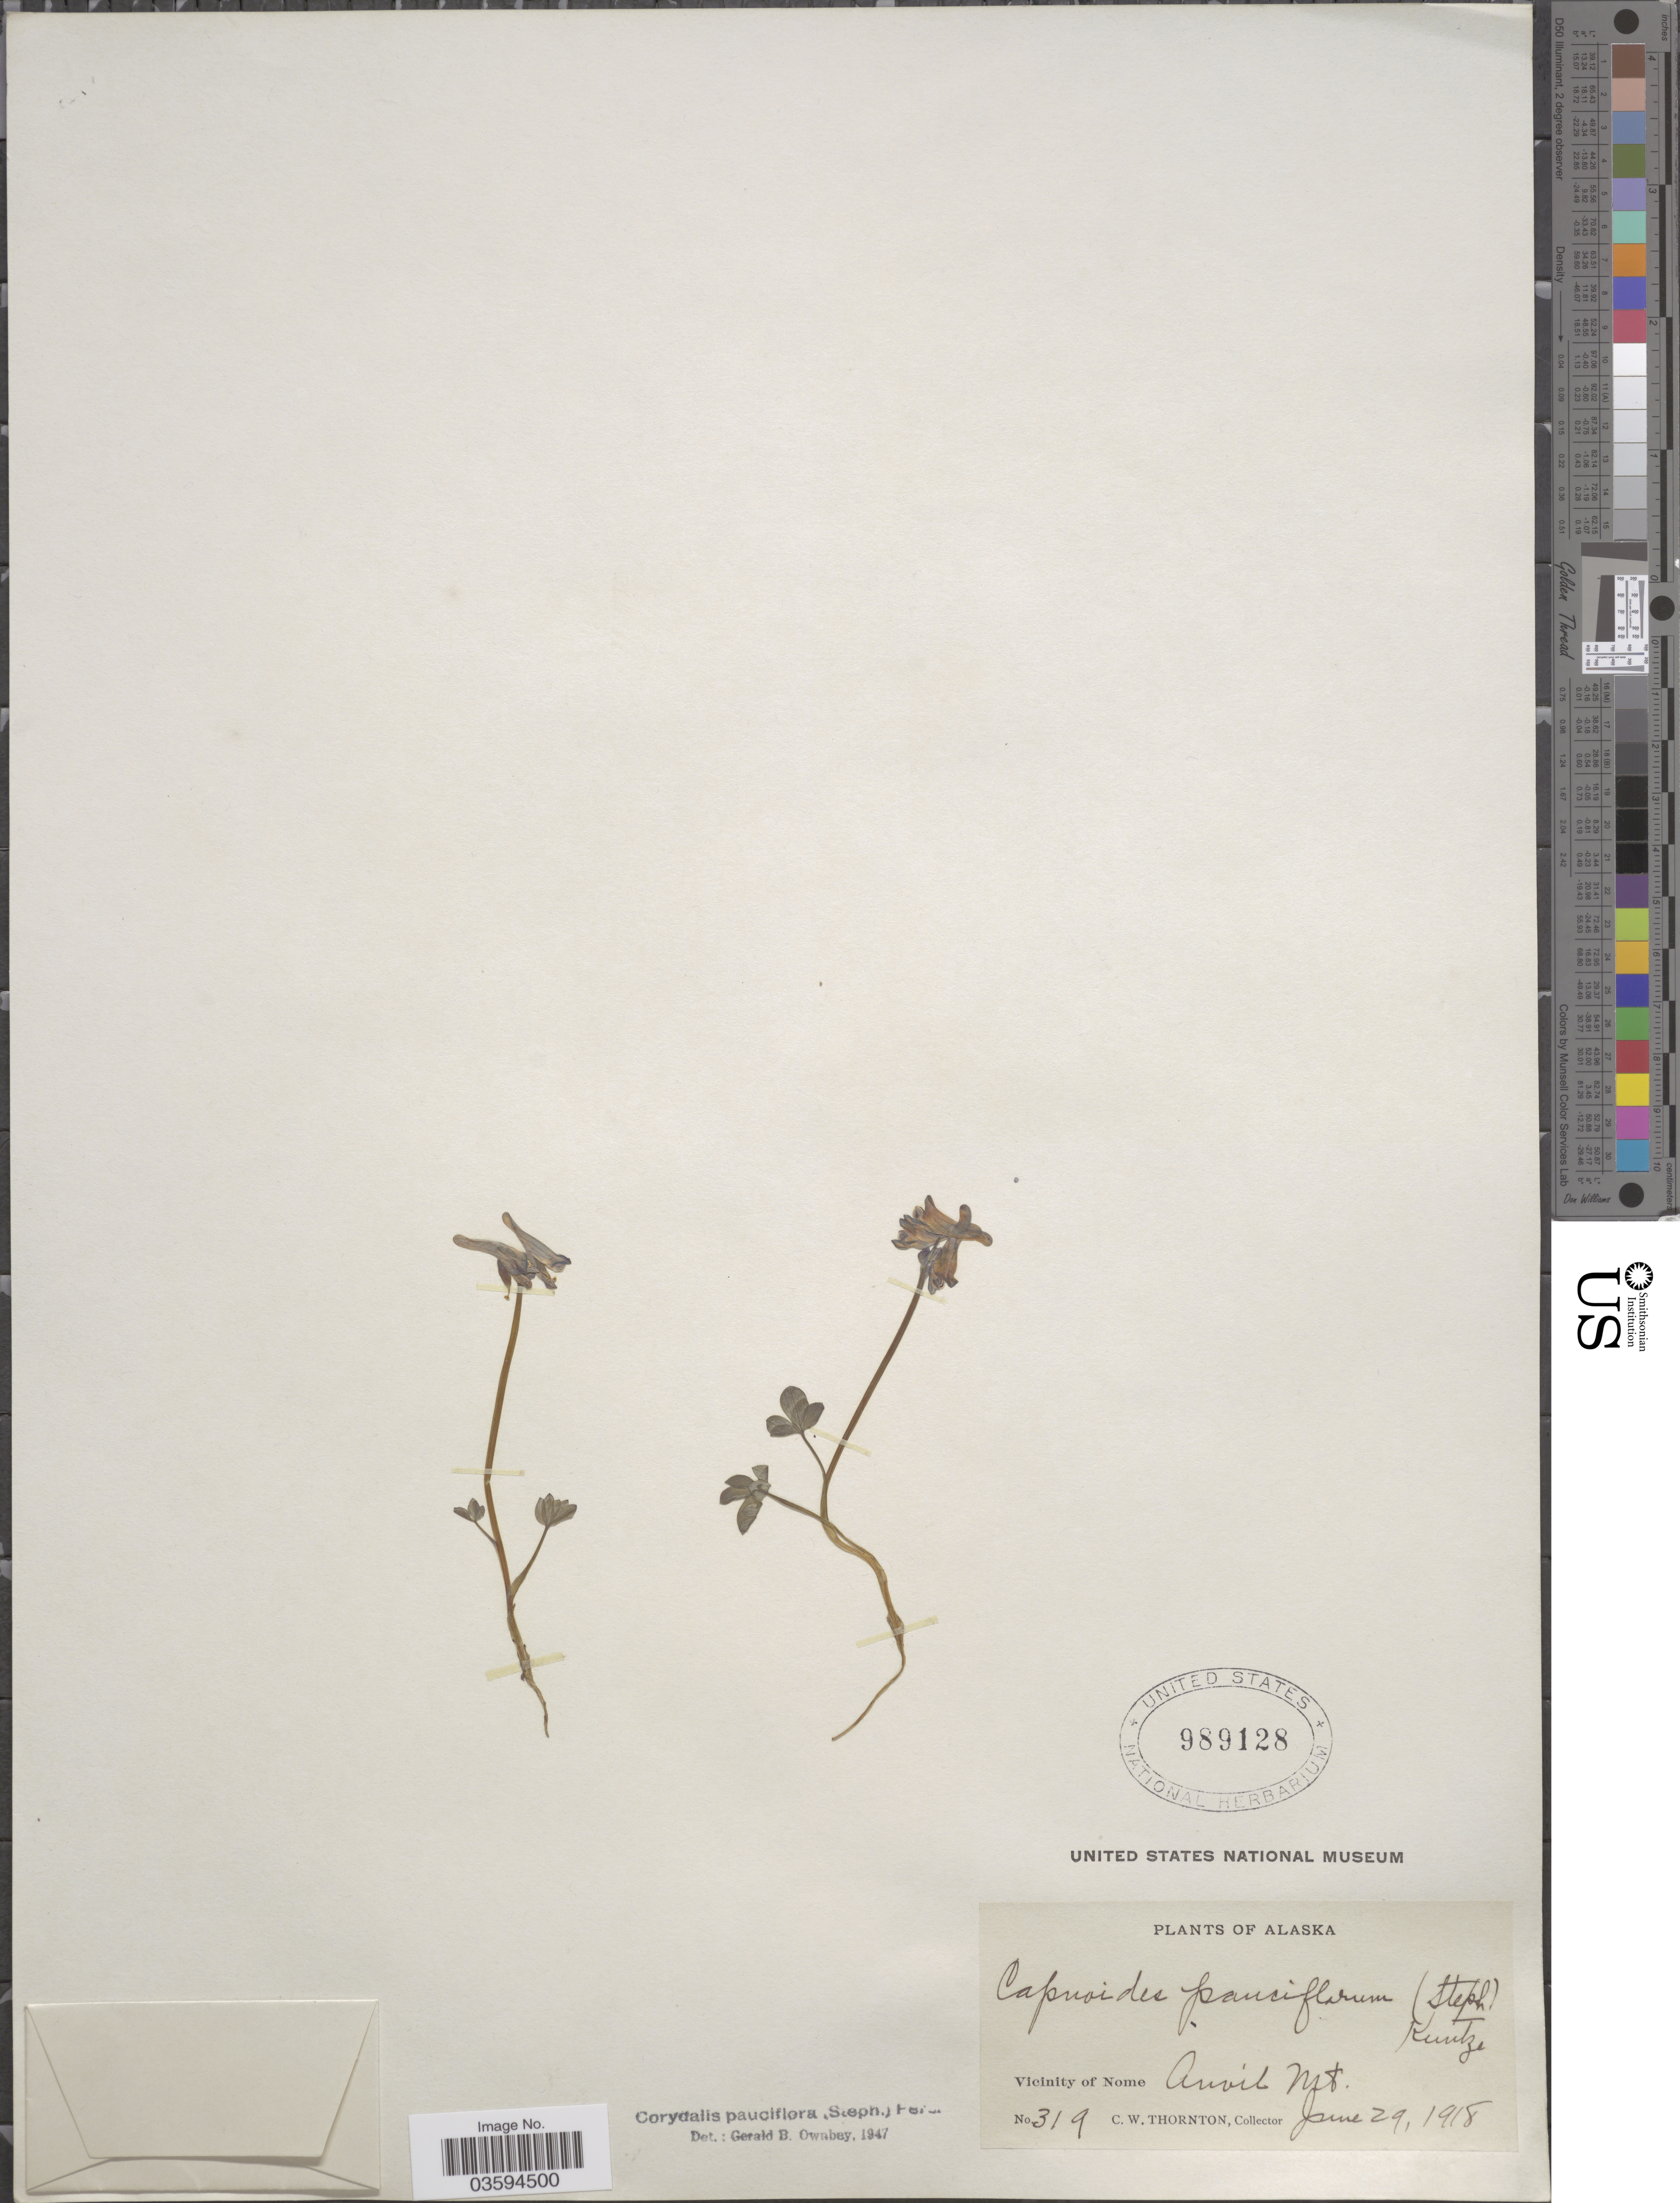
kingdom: Plantae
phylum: Tracheophyta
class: Magnoliopsida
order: Ranunculales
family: Papaveraceae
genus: Corydalis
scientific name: Corydalis pauciflora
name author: (Stephan) Pers.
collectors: C. Thornton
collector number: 319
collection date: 1918-06-29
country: United States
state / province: Alaska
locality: Vicinity of Nome. Anvil Mt.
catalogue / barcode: US 989128